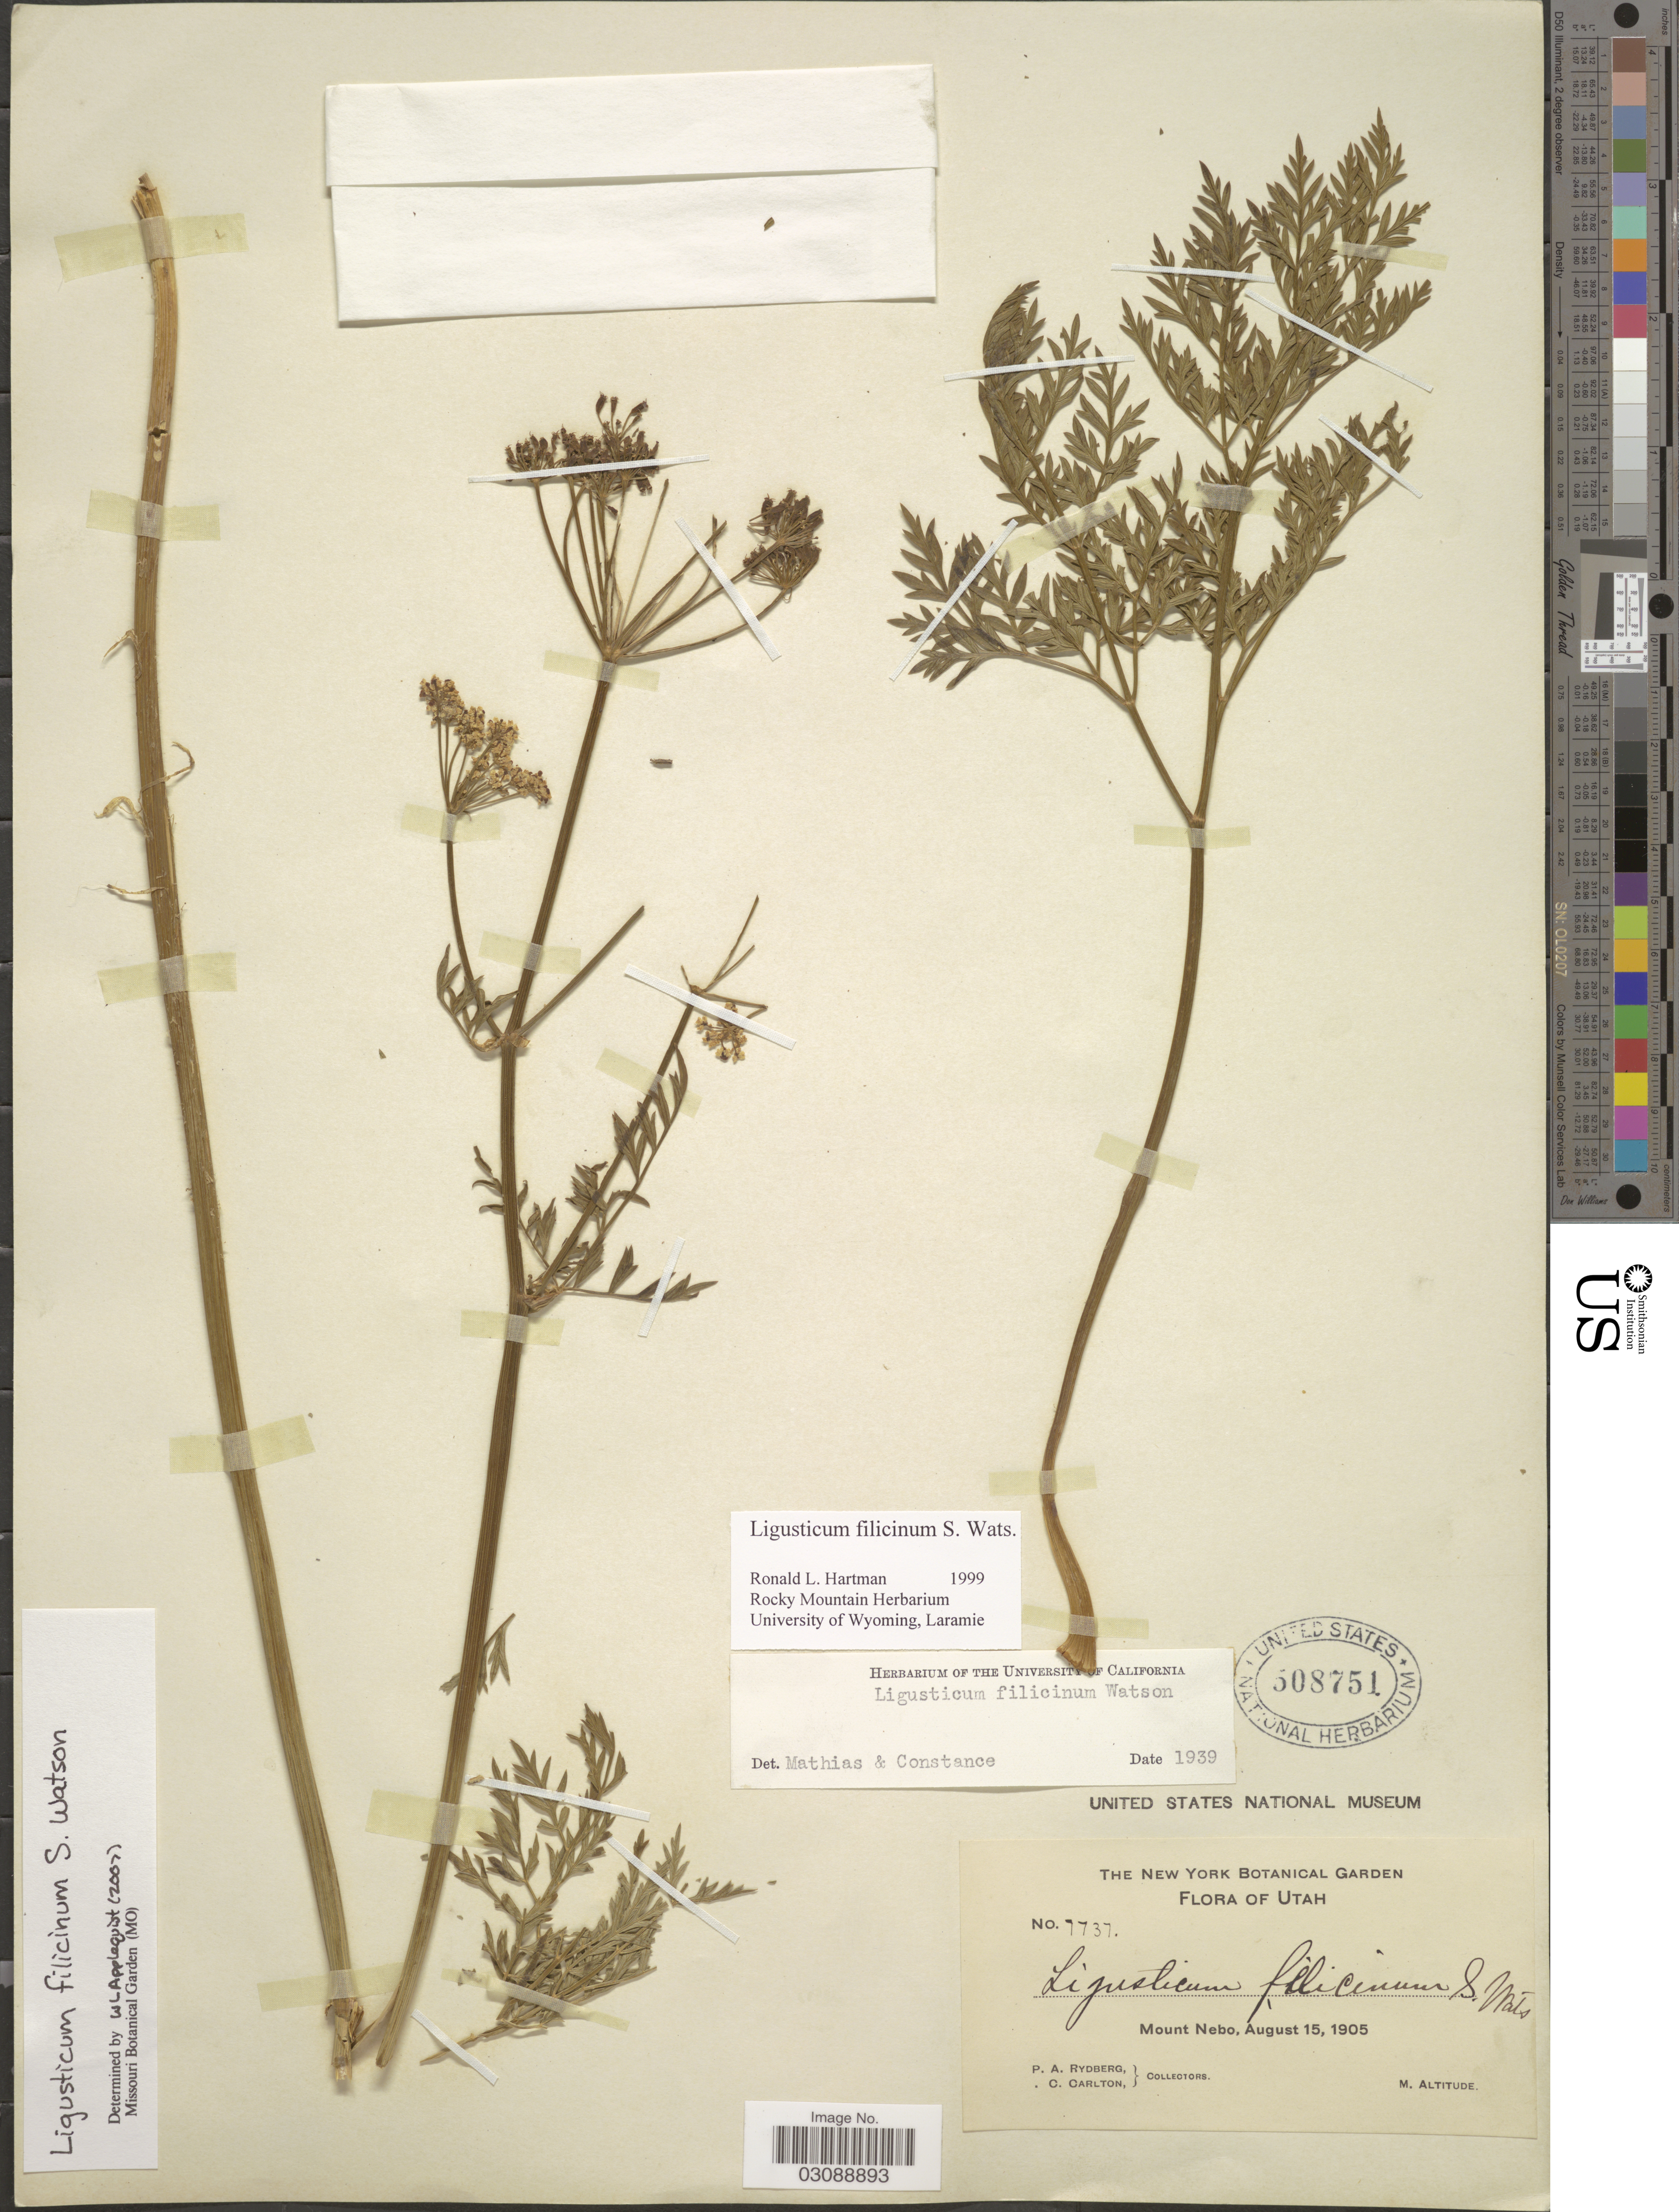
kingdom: Plantae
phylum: Tracheophyta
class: Magnoliopsida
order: Apiales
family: Apiaceae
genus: Ligusticum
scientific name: Ligusticum filicinum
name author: S. Watson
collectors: P. A. Rydberg & C. Carlton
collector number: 7737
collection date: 1905-08-15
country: United States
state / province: Utah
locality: Mount Nebo.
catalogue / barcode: US 508751